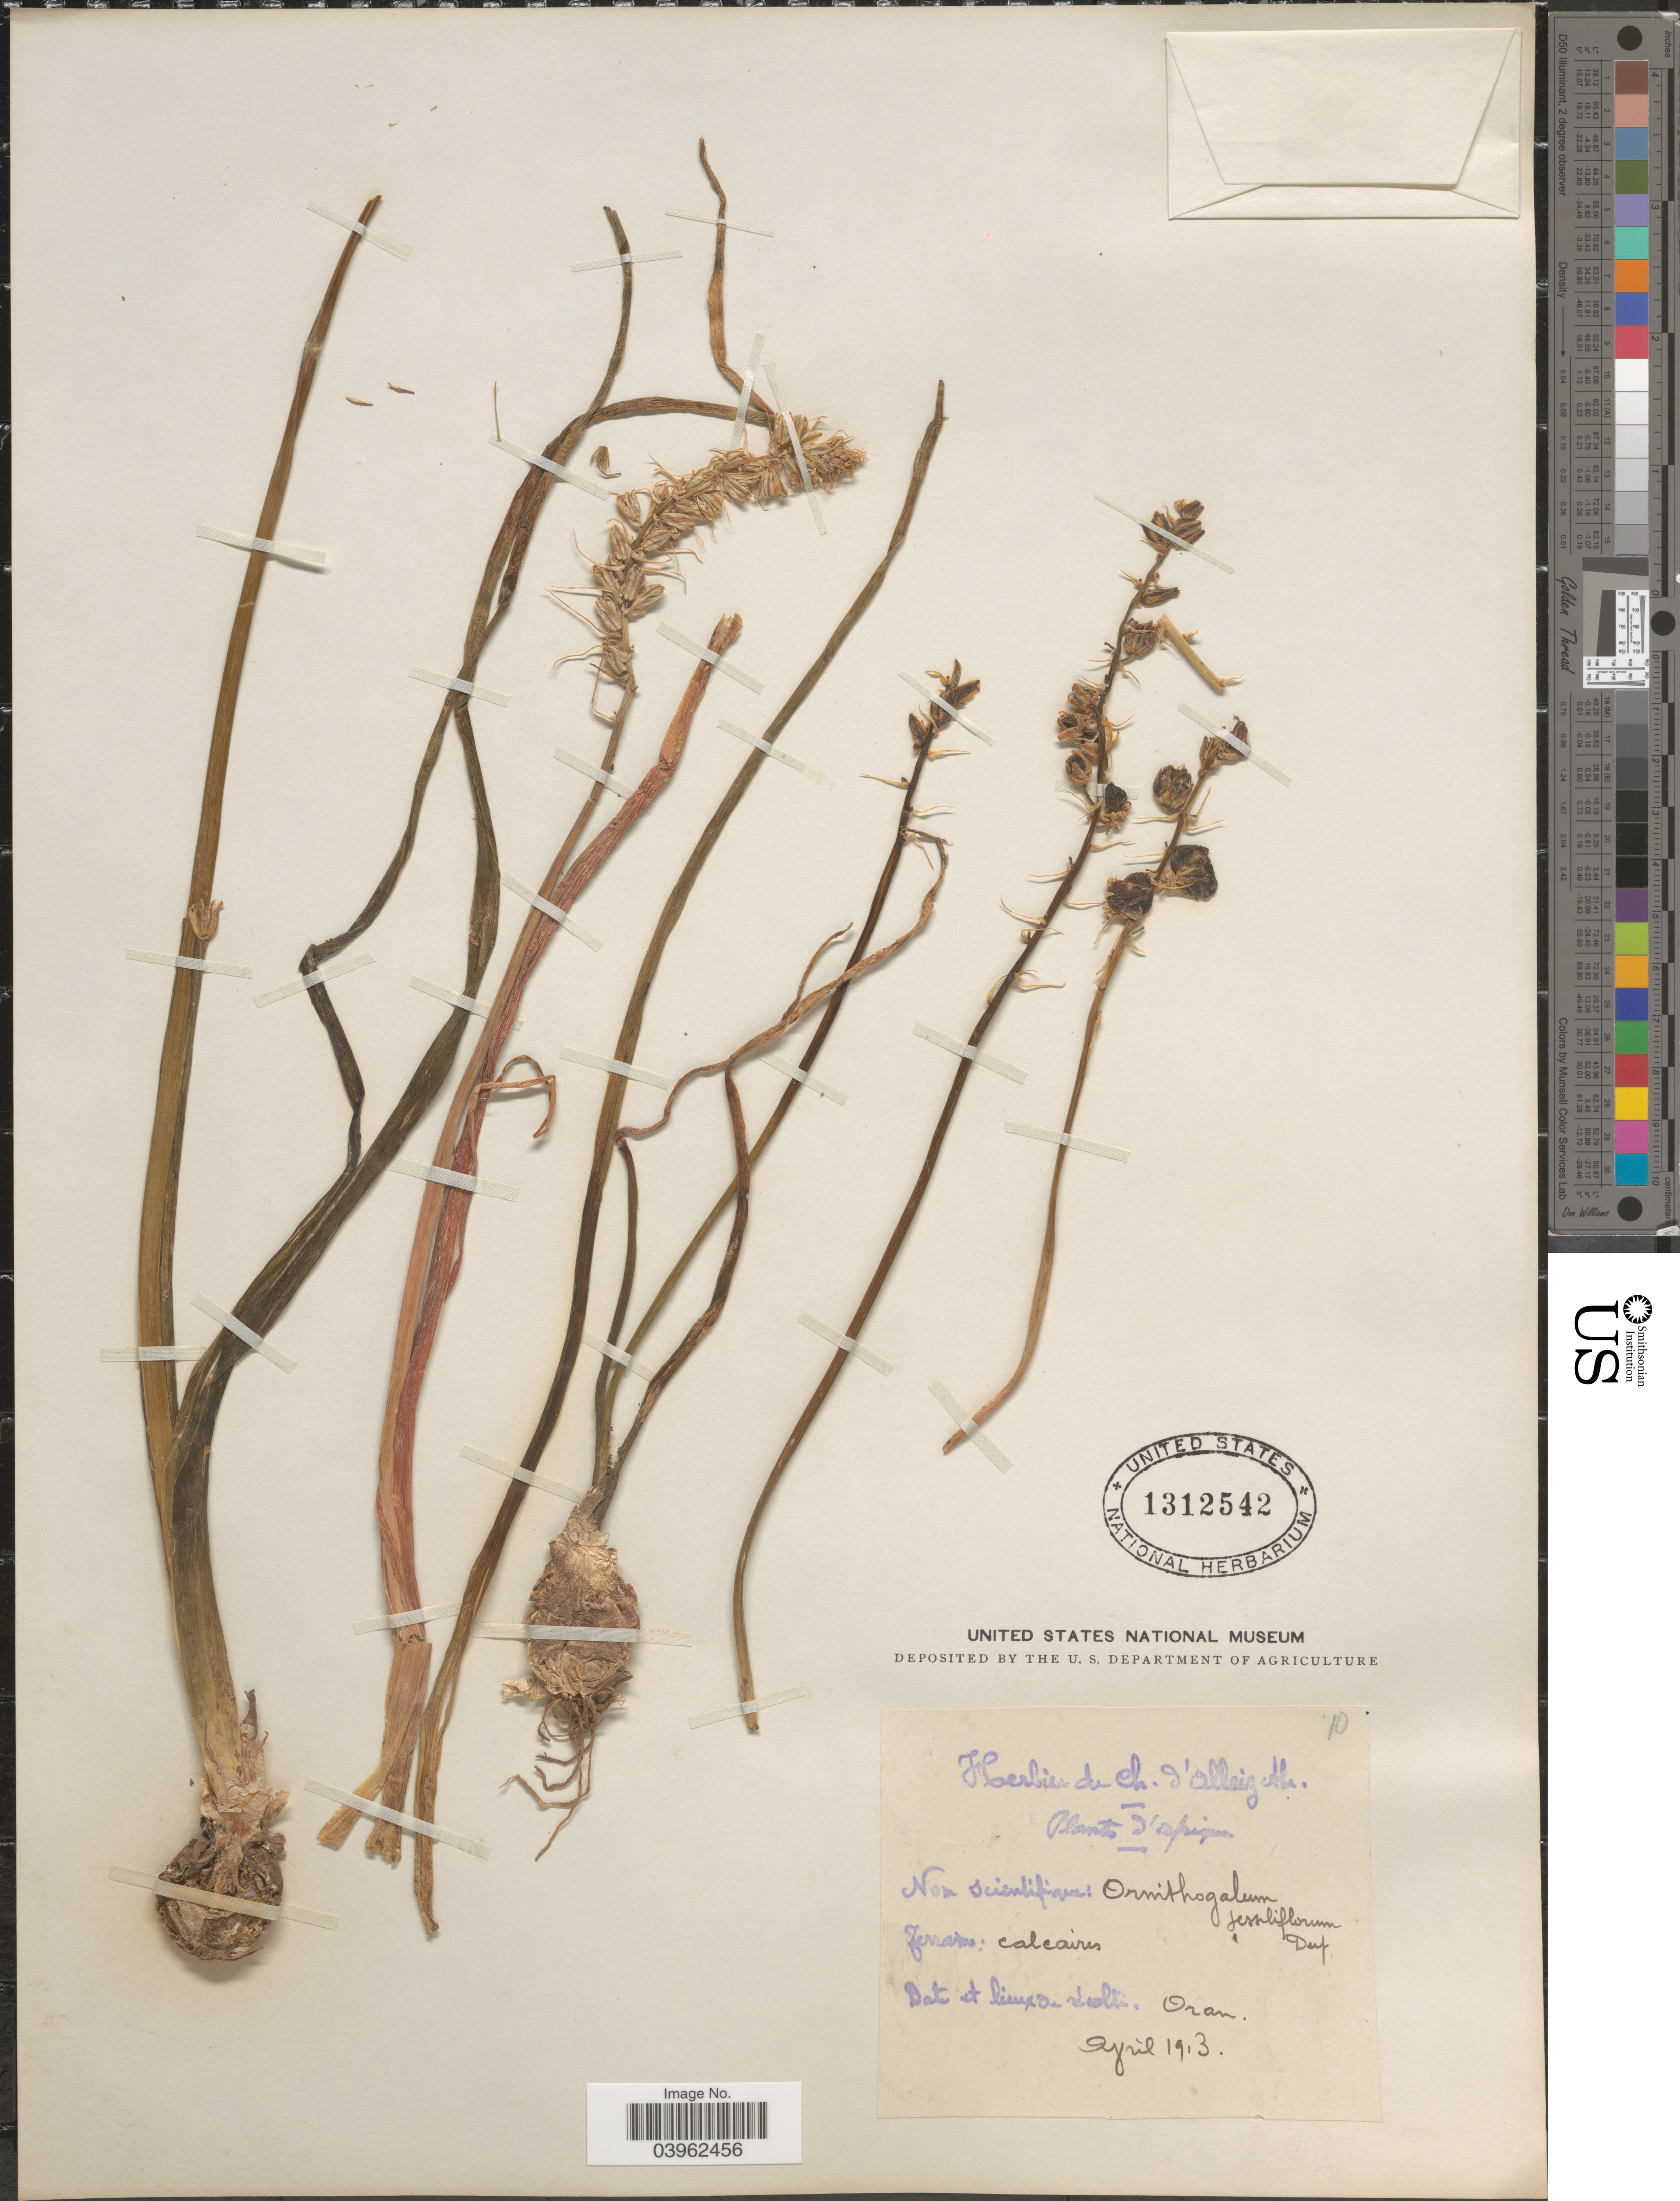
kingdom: Plantae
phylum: Tracheophyta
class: Liliopsida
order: Asparagales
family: Asparagaceae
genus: Ornithogalum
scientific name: Ornithogalum tenuifolium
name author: F. Delaroche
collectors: Ex herb. Ch. d'Alleizette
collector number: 10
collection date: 1913-04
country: Algeria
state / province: Oran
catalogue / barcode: US 1312542